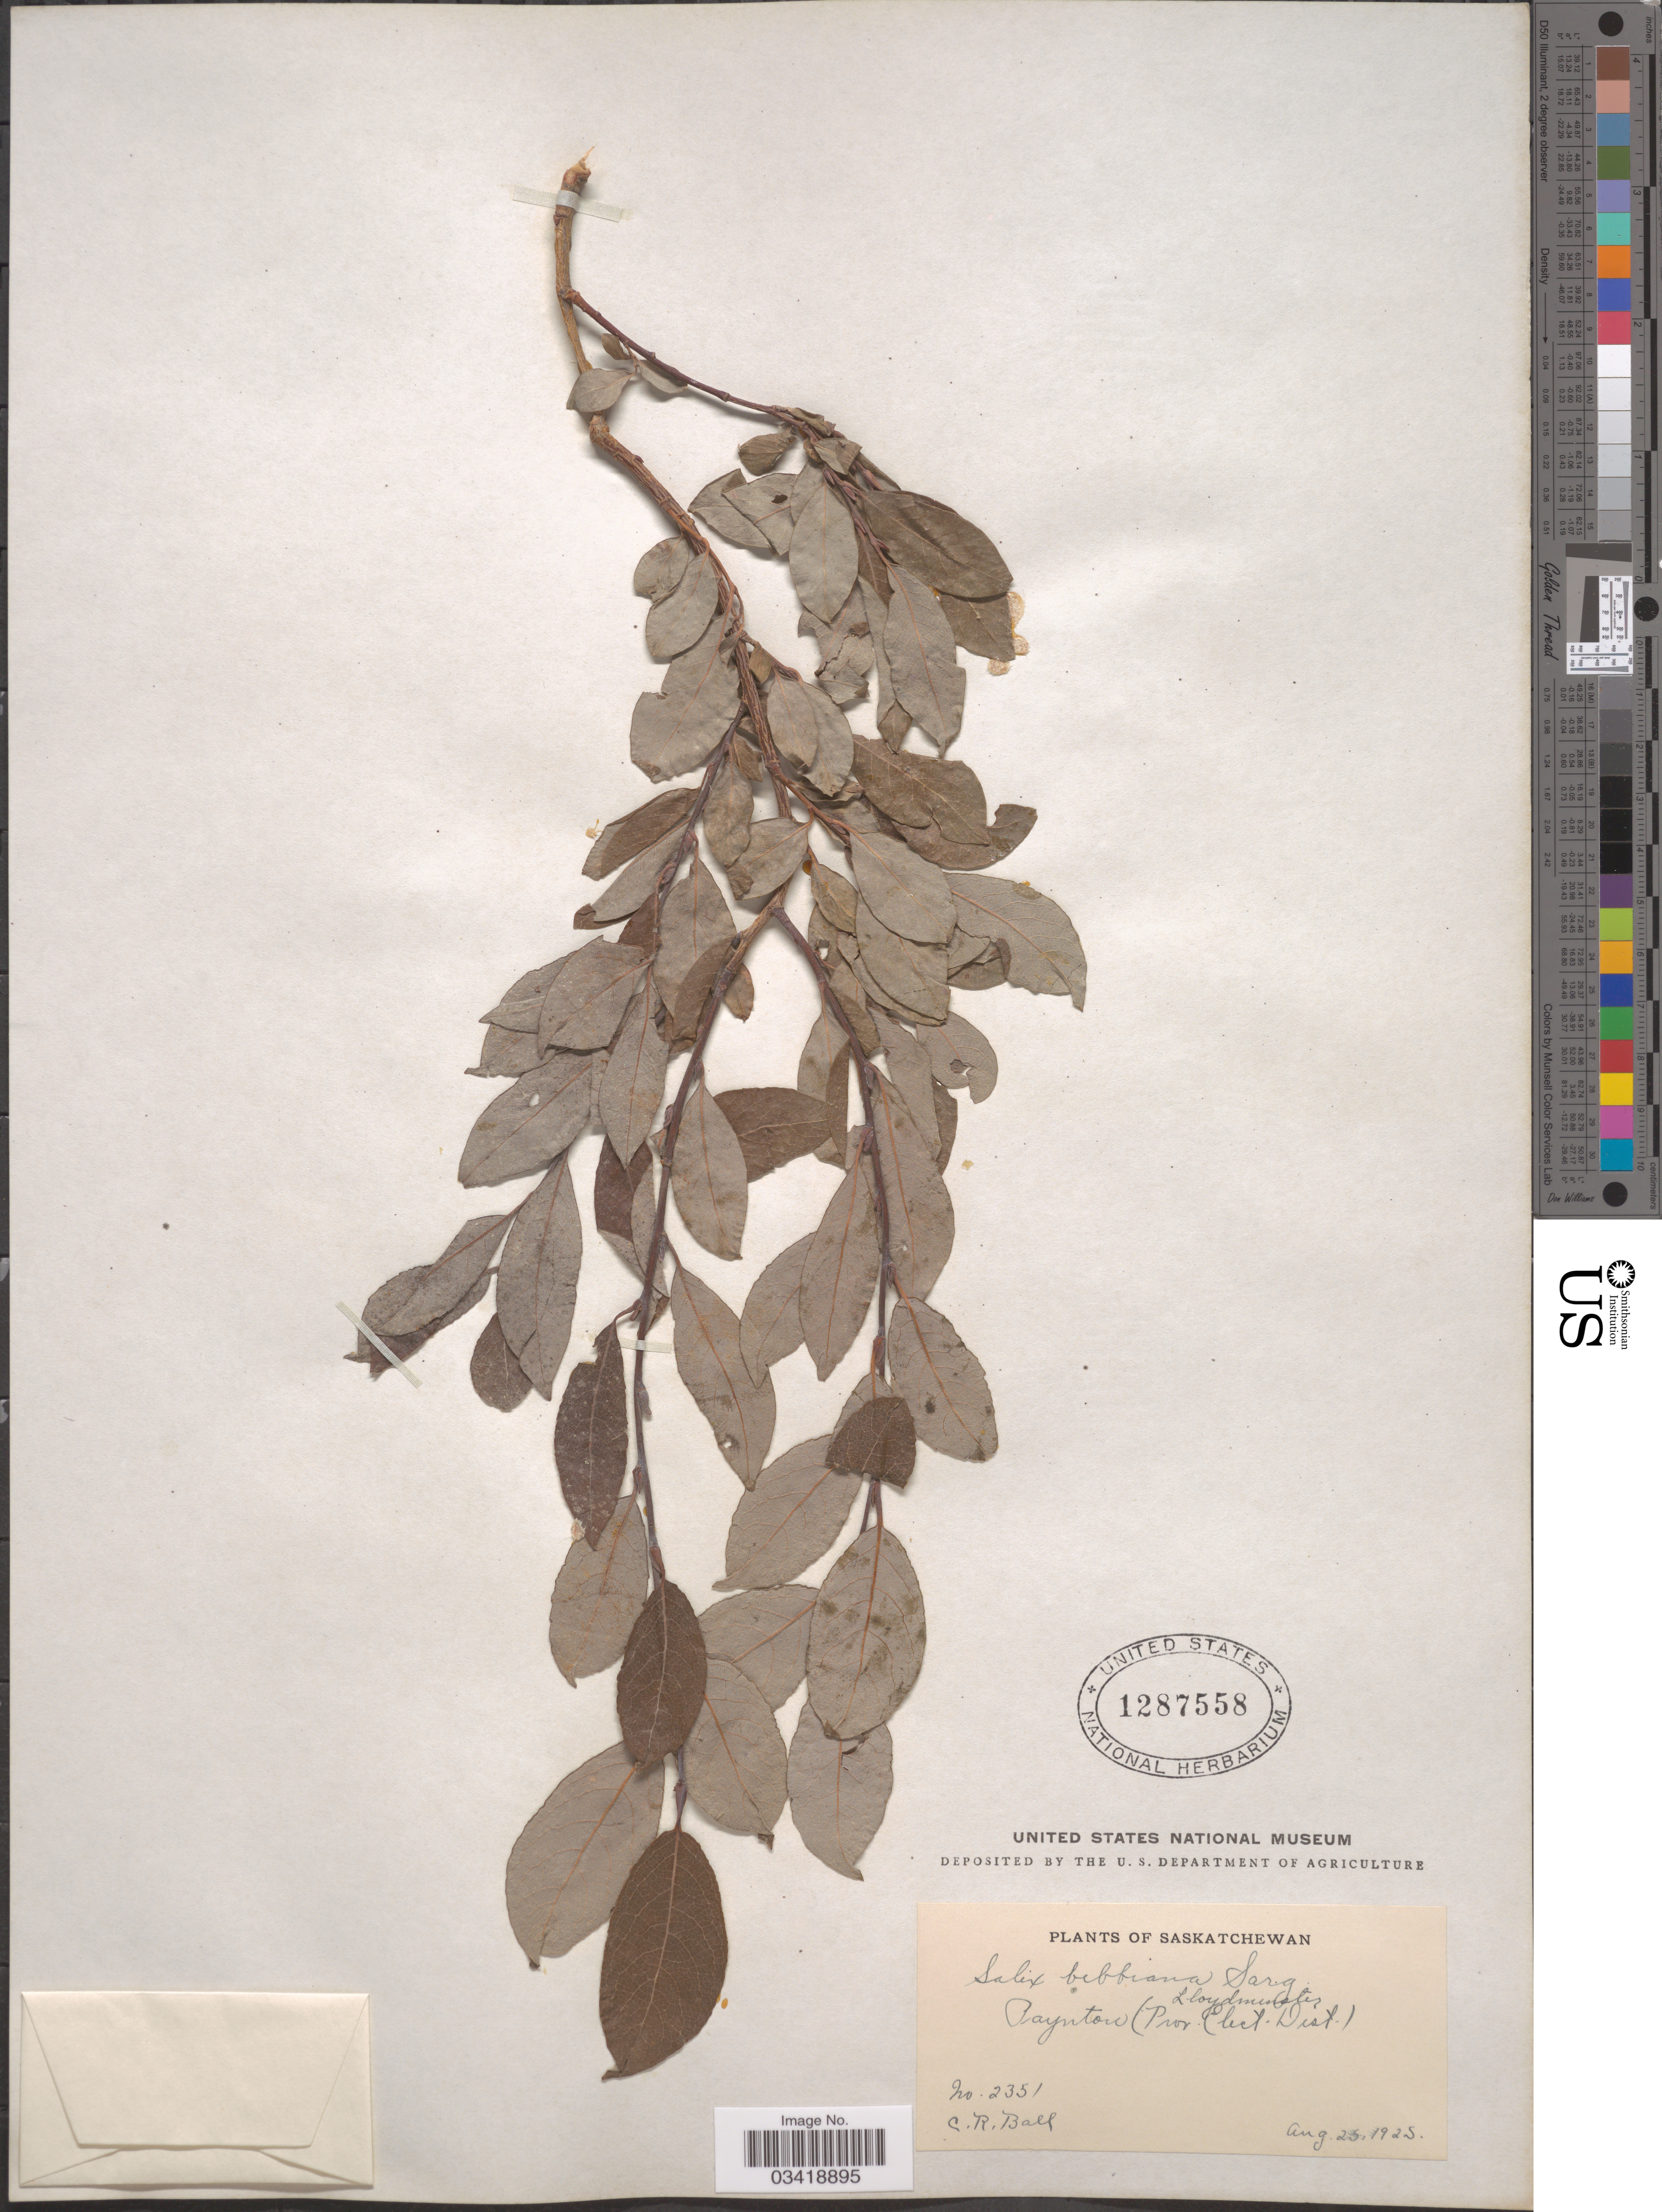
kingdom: Plantae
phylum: Tracheophyta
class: Magnoliopsida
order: Malpighiales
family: Salicaceae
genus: Salix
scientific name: Salix bebbiana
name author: Sarg.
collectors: C. R. Ball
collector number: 2351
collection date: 1925-08-23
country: Canada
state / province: Saskatchewan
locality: Paynton. (Prov. Elect. Dist.).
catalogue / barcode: US 1287558